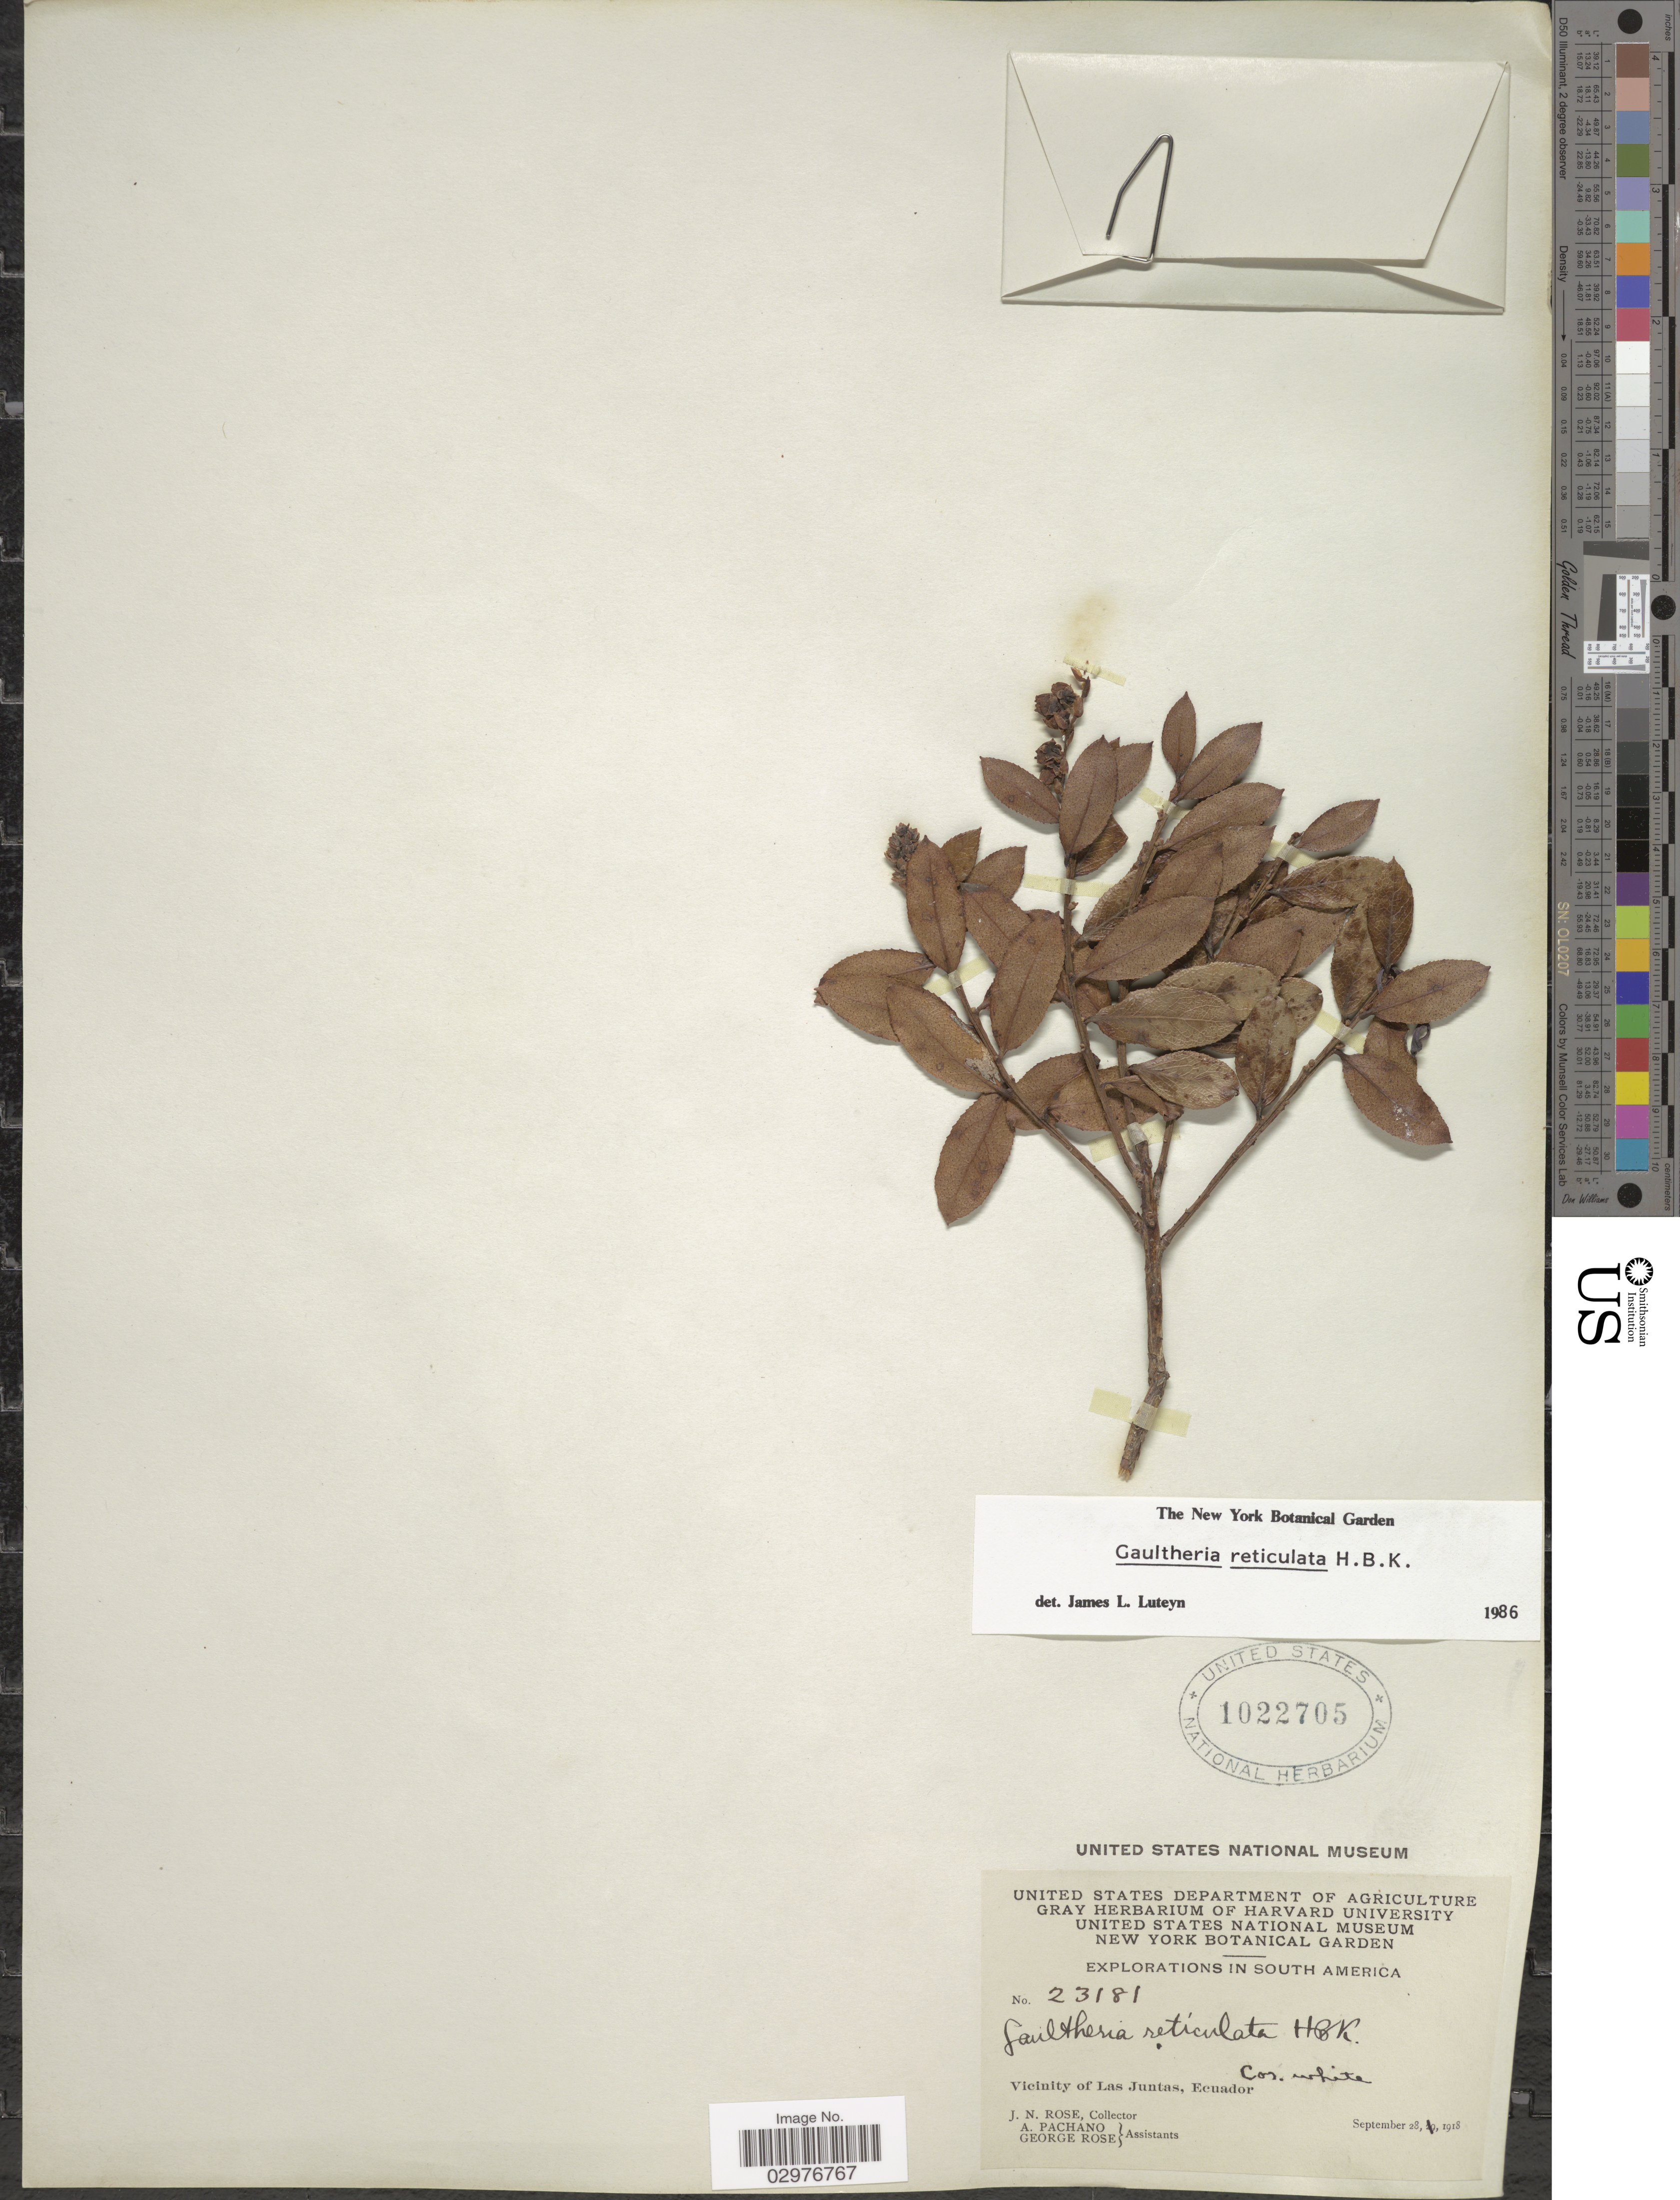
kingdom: Plantae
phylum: Tracheophyta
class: Magnoliopsida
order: Ericales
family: Ericaceae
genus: Gaultheria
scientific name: Gaultheria reticulata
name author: Kunth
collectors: J. N. Rose, A. Pachano & G. Rose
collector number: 23181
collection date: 1918-09-28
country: Ecuador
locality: Vicinity of Las Juntas.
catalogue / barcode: US 1022705